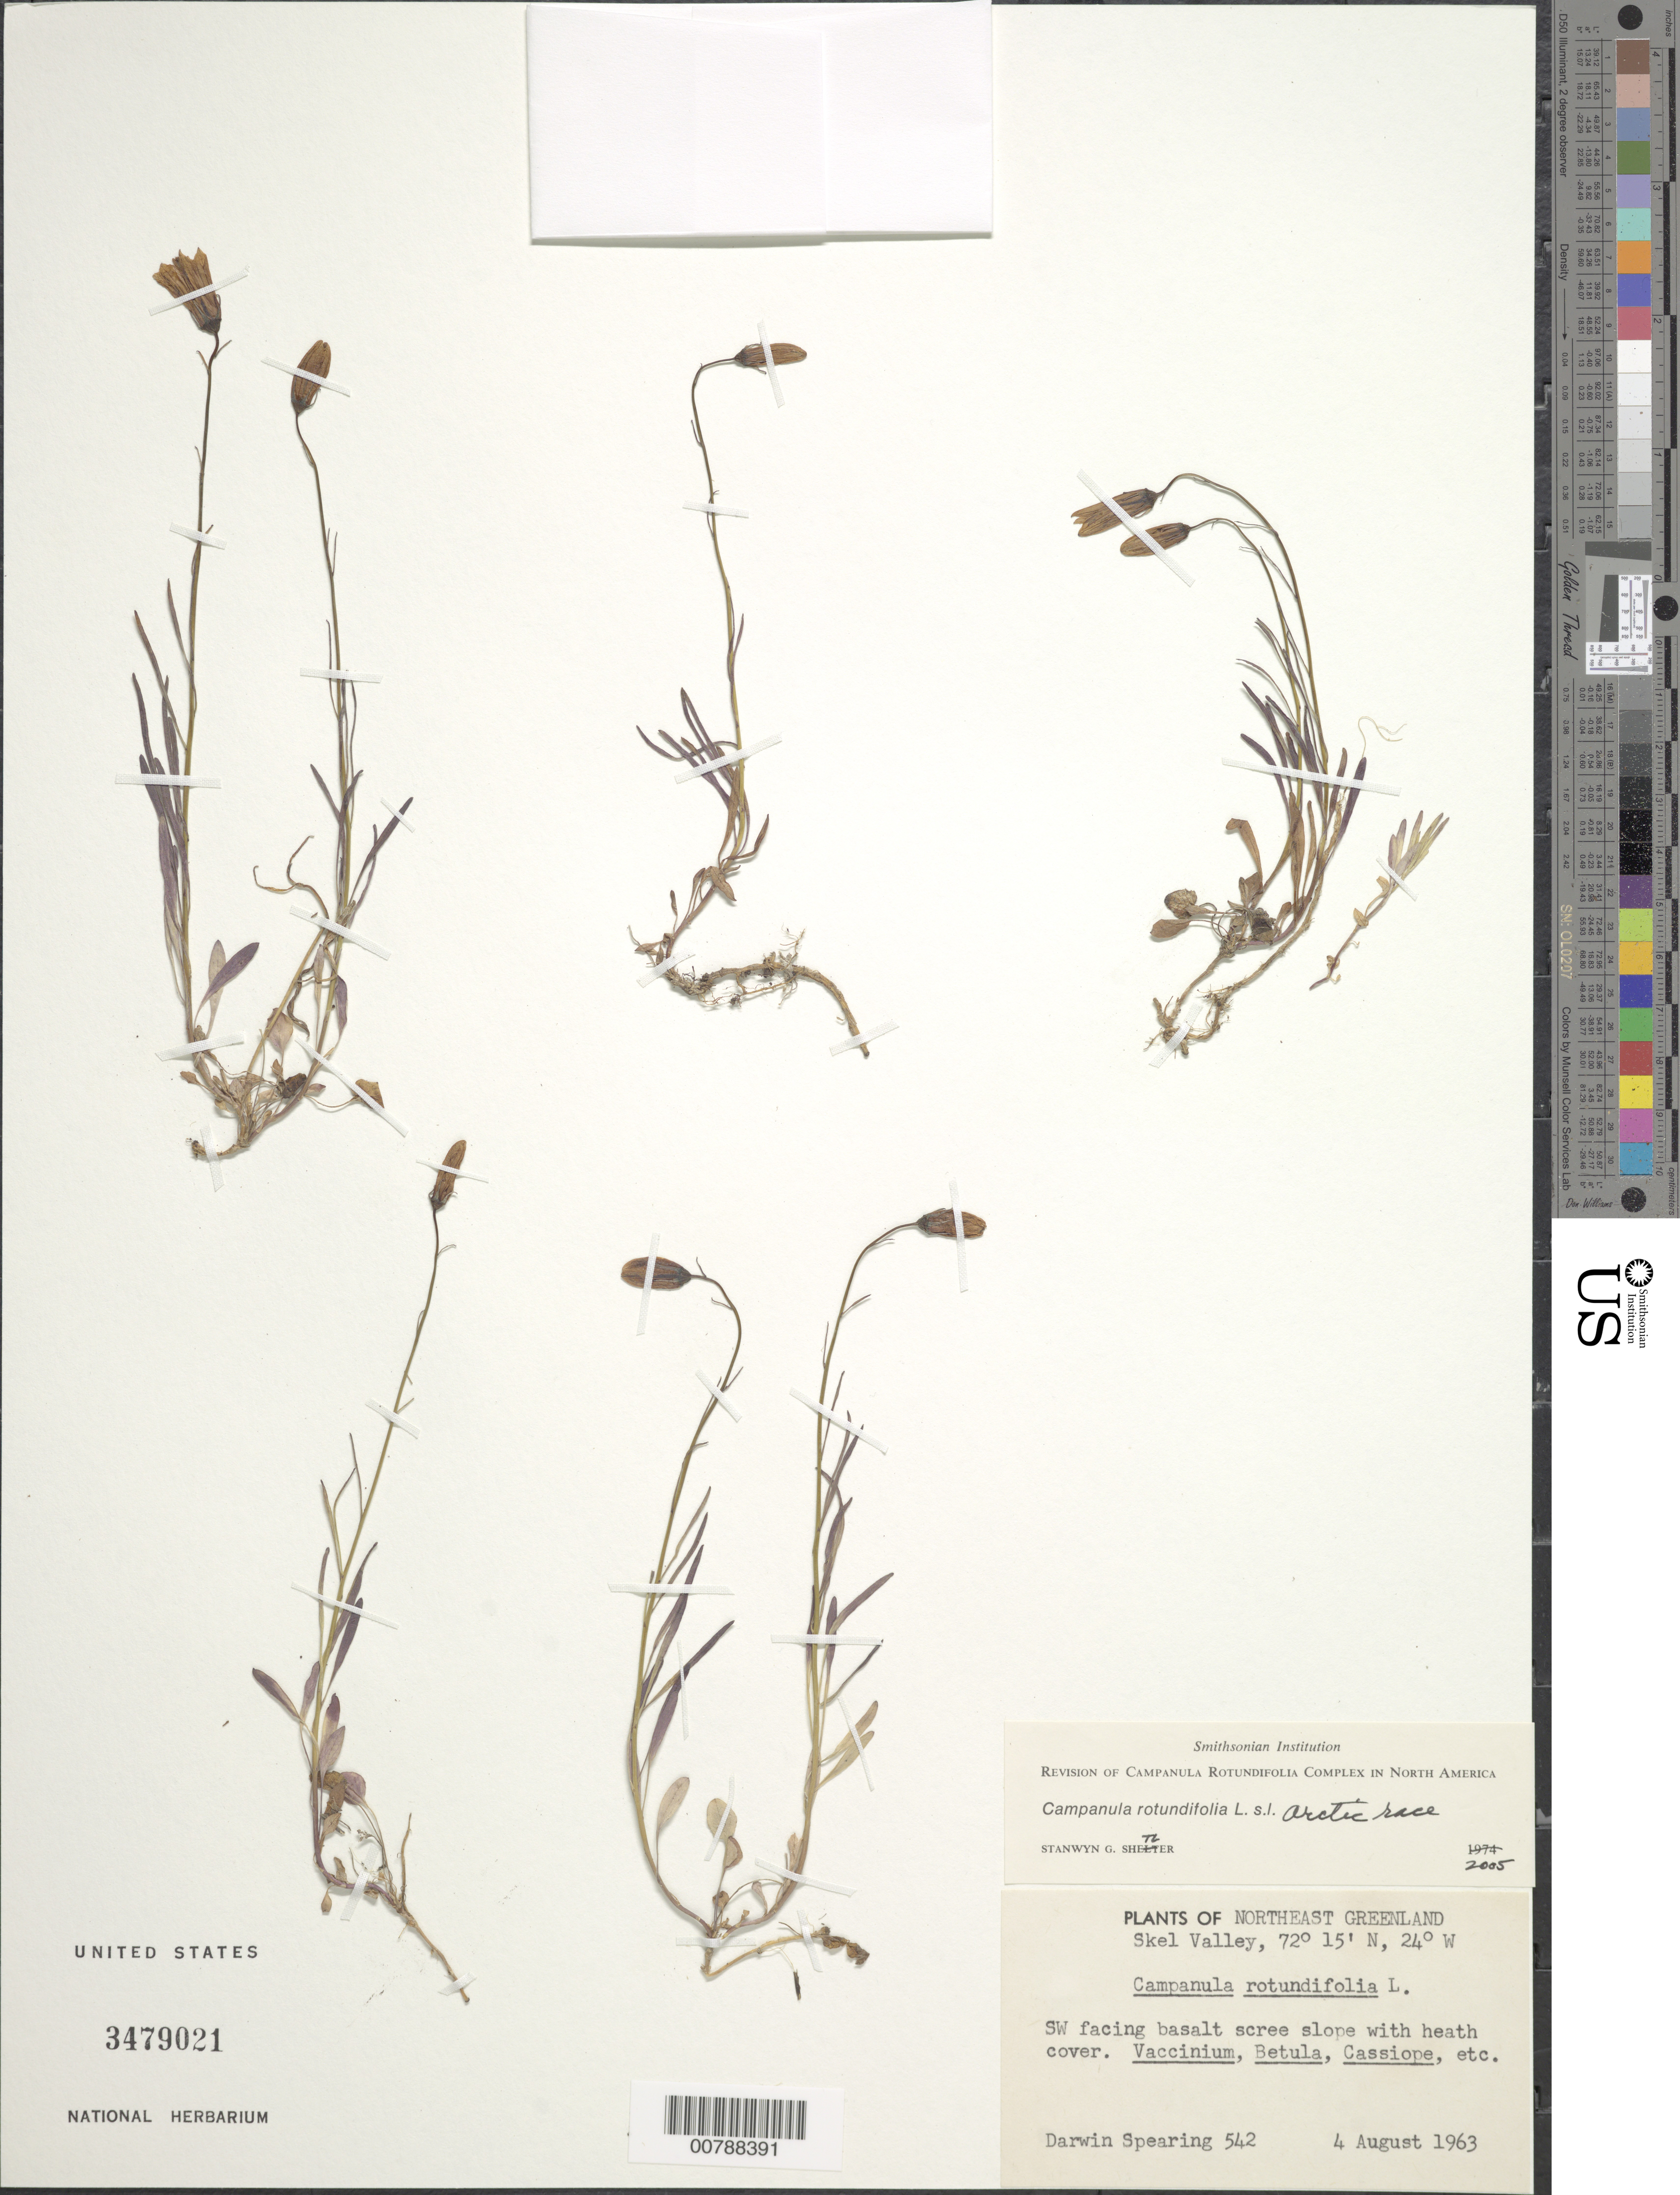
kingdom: Plantae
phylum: Tracheophyta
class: Magnoliopsida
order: Asterales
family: Campanulaceae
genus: Campanula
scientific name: Campanula rotundifolia L. Arctic race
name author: L.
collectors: D. Spearing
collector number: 542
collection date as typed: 4 August 1963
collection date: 1963-08-04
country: Greenland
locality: Skel Valley.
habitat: SW facing basalt scree slope with heath cover. Vaccinium, Betula, Cassiope, etc.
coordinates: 72 15' N, 24 W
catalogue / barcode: US 3479021